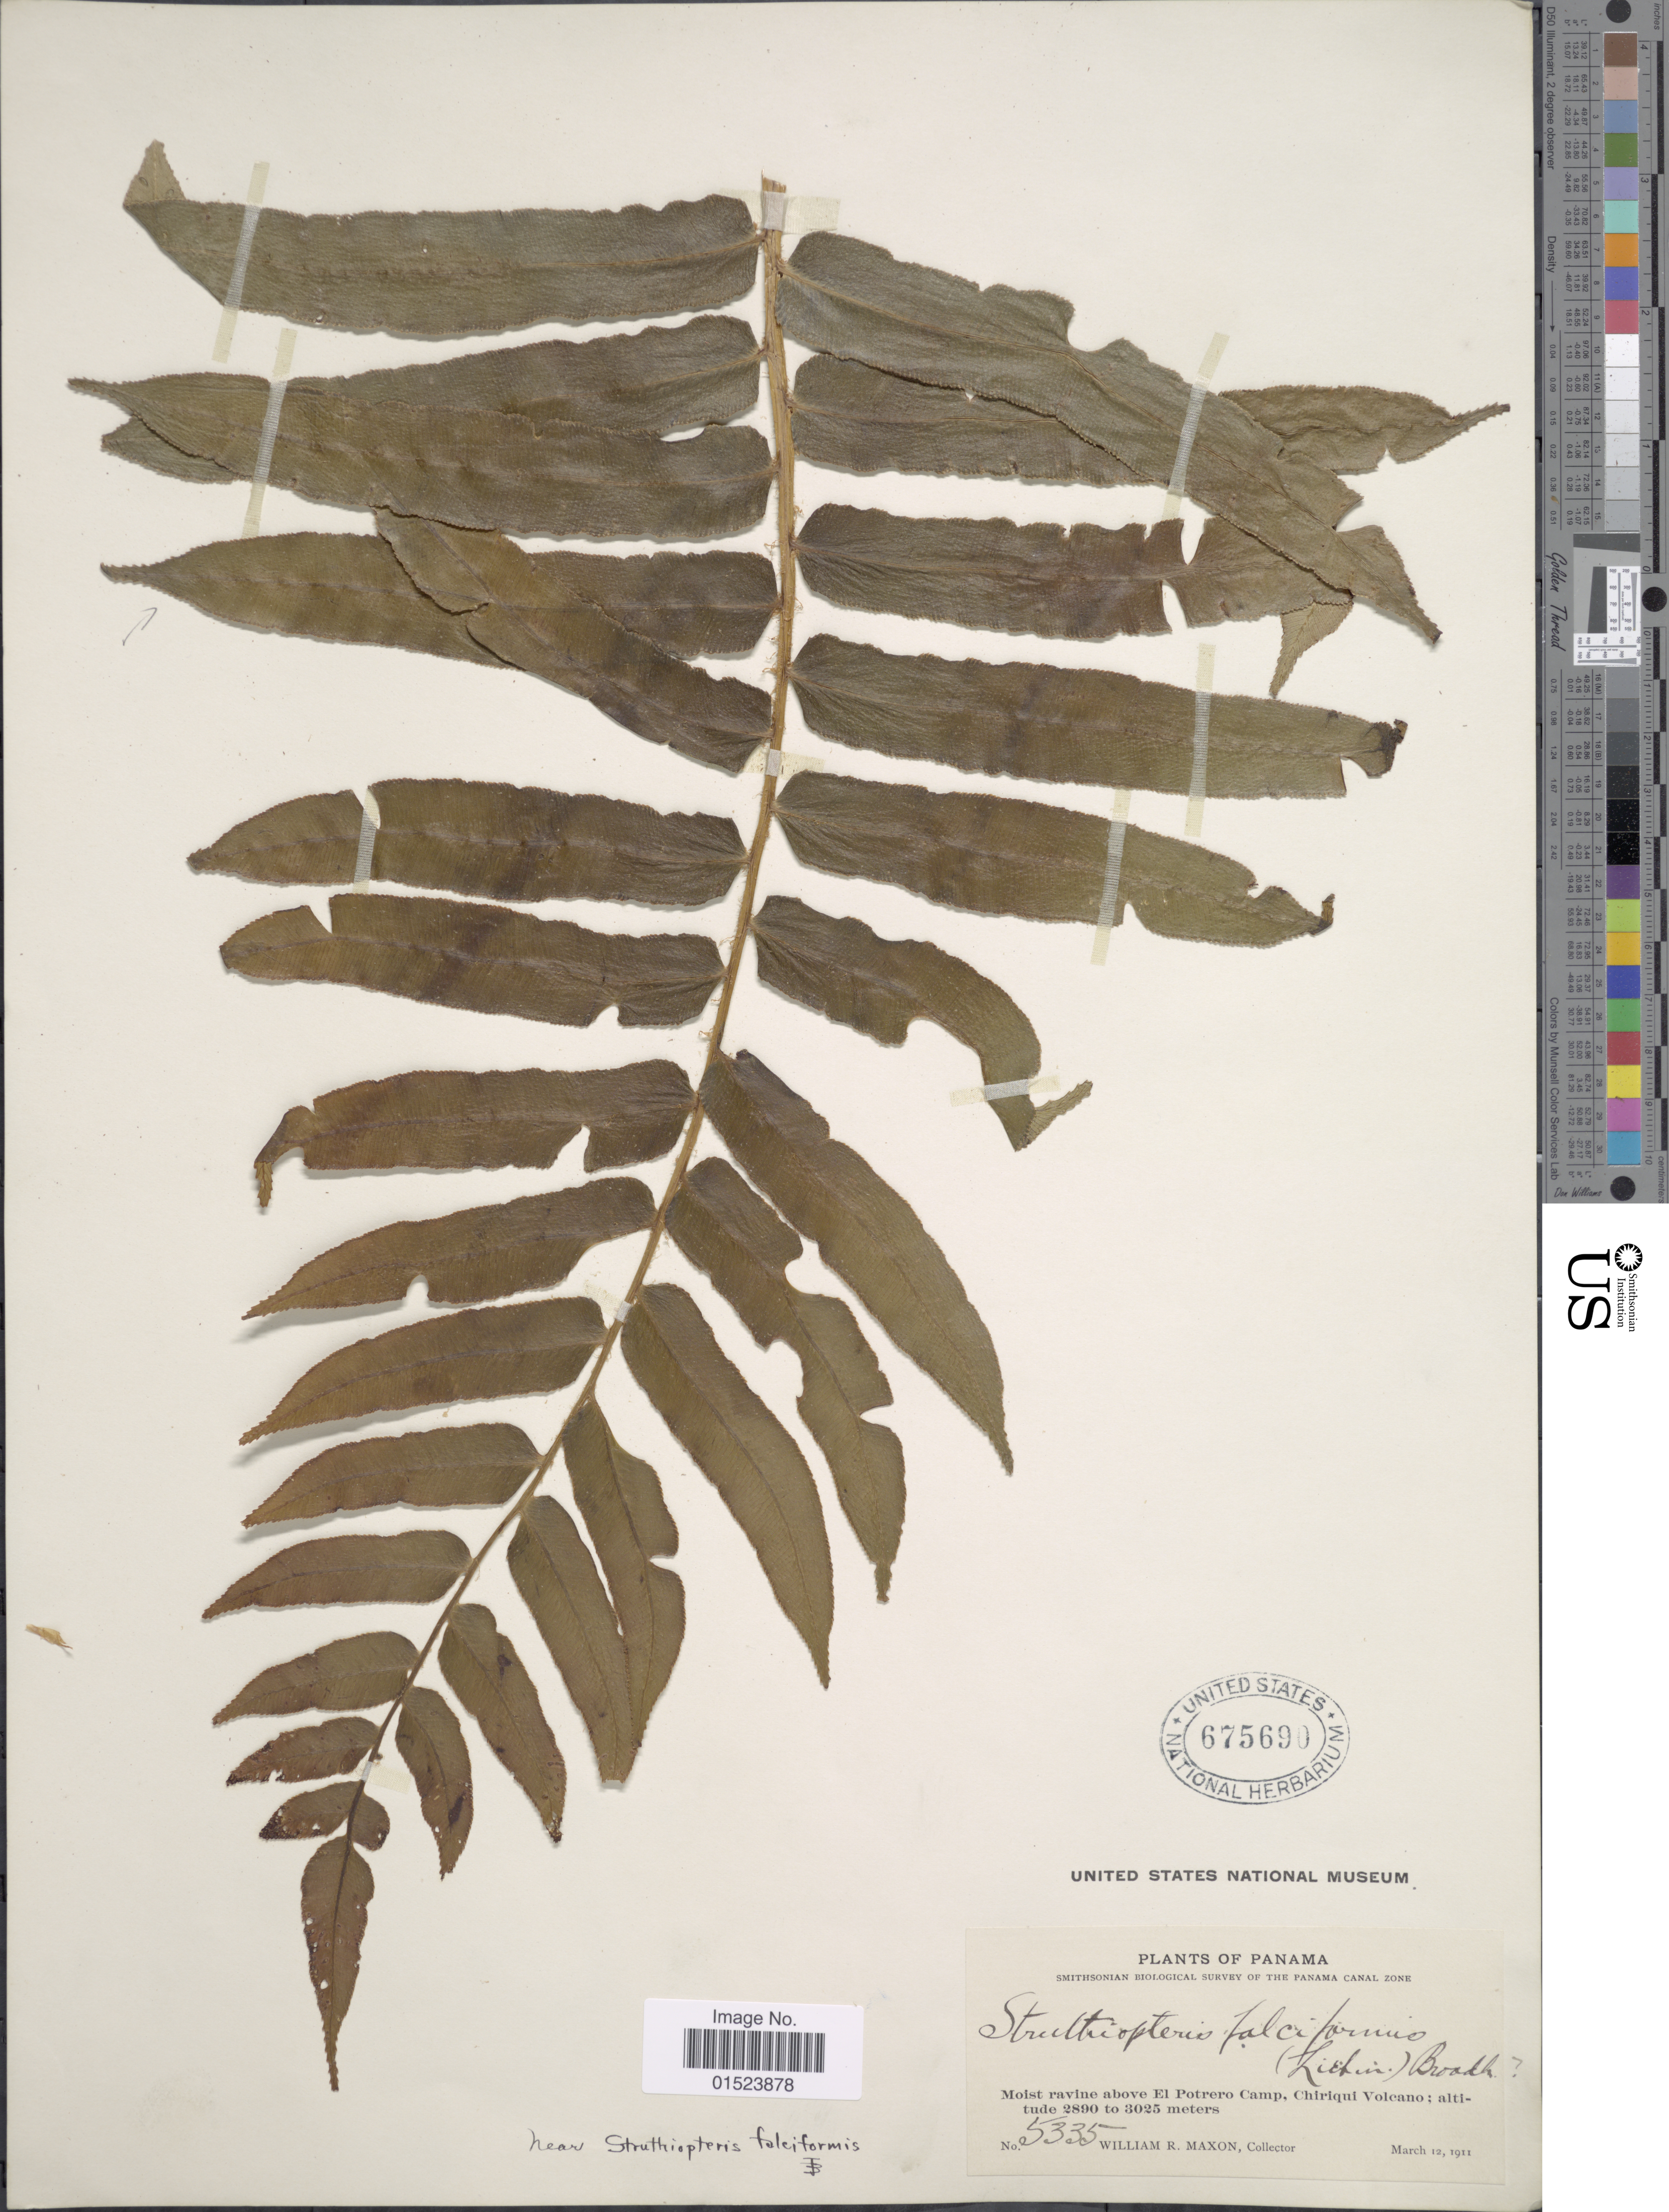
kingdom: Plantae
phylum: Tracheophyta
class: Polypodiopsida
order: Polypodiales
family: Blechnaceae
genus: Blechnum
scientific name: Blechnum falciforme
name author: (Liebm.) C. Chr.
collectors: W. R. Maxon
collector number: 5335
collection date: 1911-03-12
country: Panama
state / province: Chiriqui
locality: Moist ravine above El Potrero Camp, Chiriqui Volcano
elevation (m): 2890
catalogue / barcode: US 675690